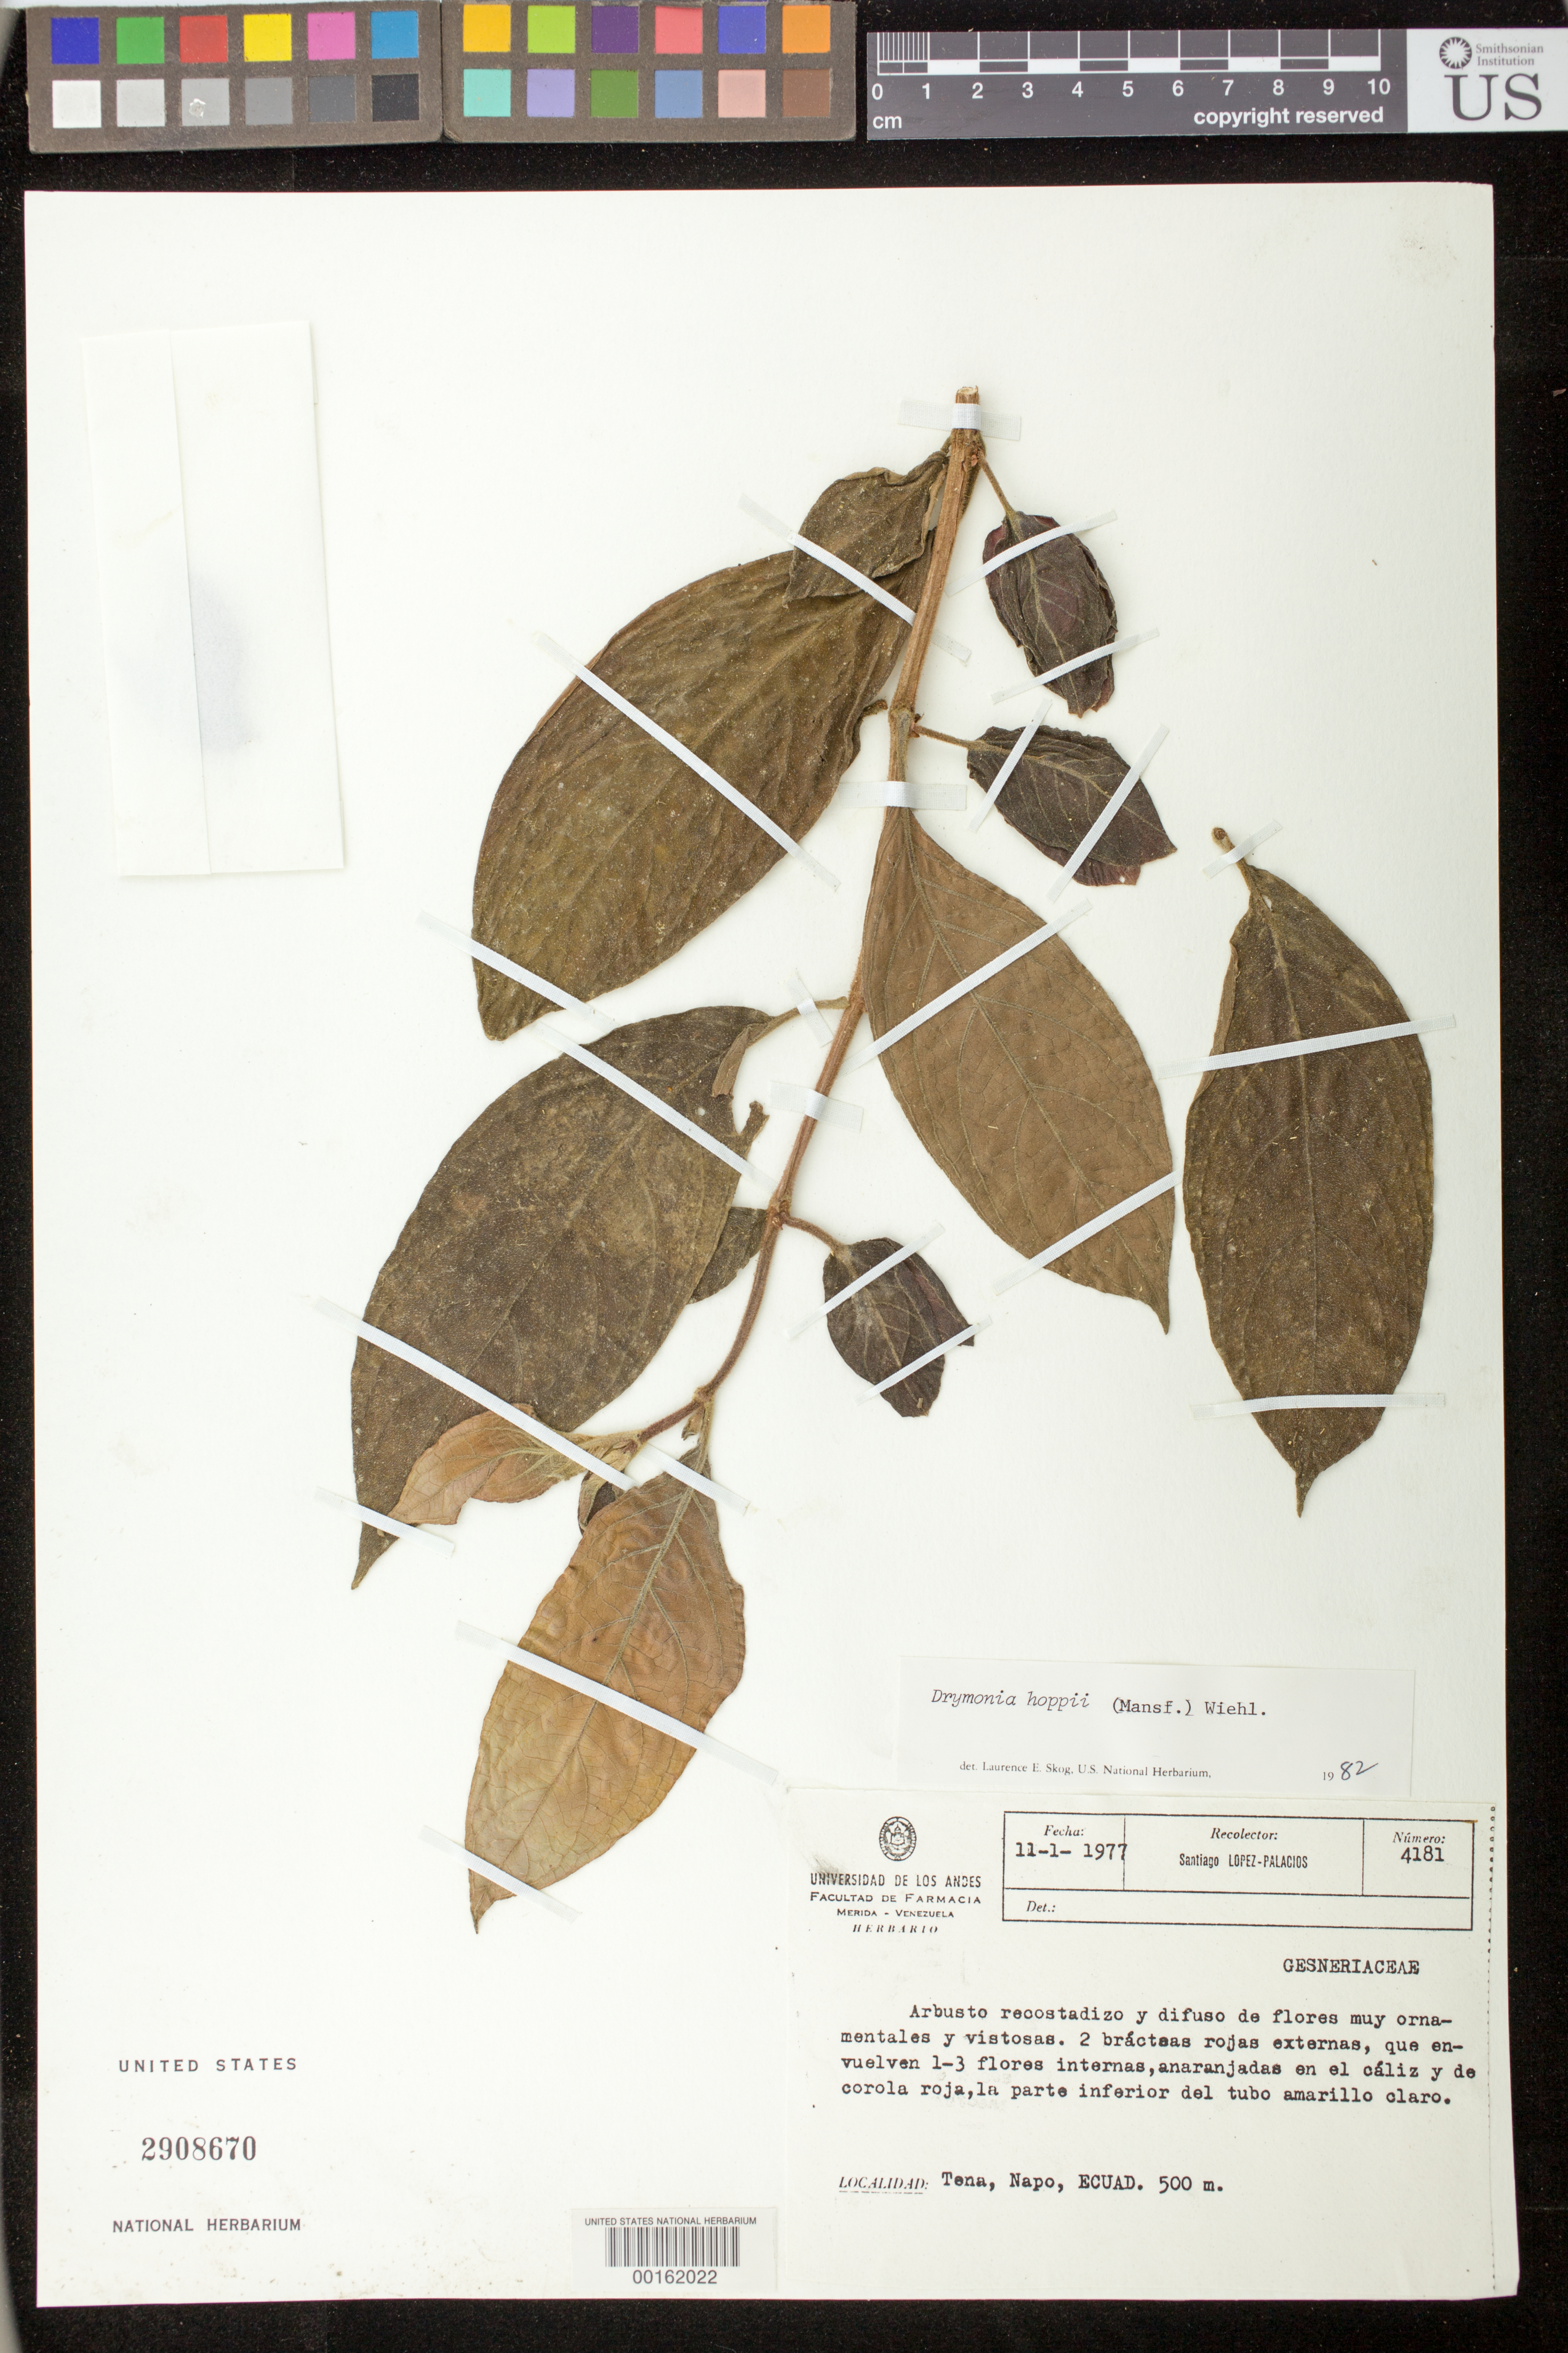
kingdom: Plantae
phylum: Tracheophyta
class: Magnoliopsida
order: Lamiales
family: Gesneriaceae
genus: Drymonia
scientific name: Drymonia hoppii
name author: (Mansf.) Wiehler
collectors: S. Lopez-P.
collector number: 4181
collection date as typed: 1977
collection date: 1977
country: Ecuador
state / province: Napo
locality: Tena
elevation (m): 500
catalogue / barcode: US 2908670